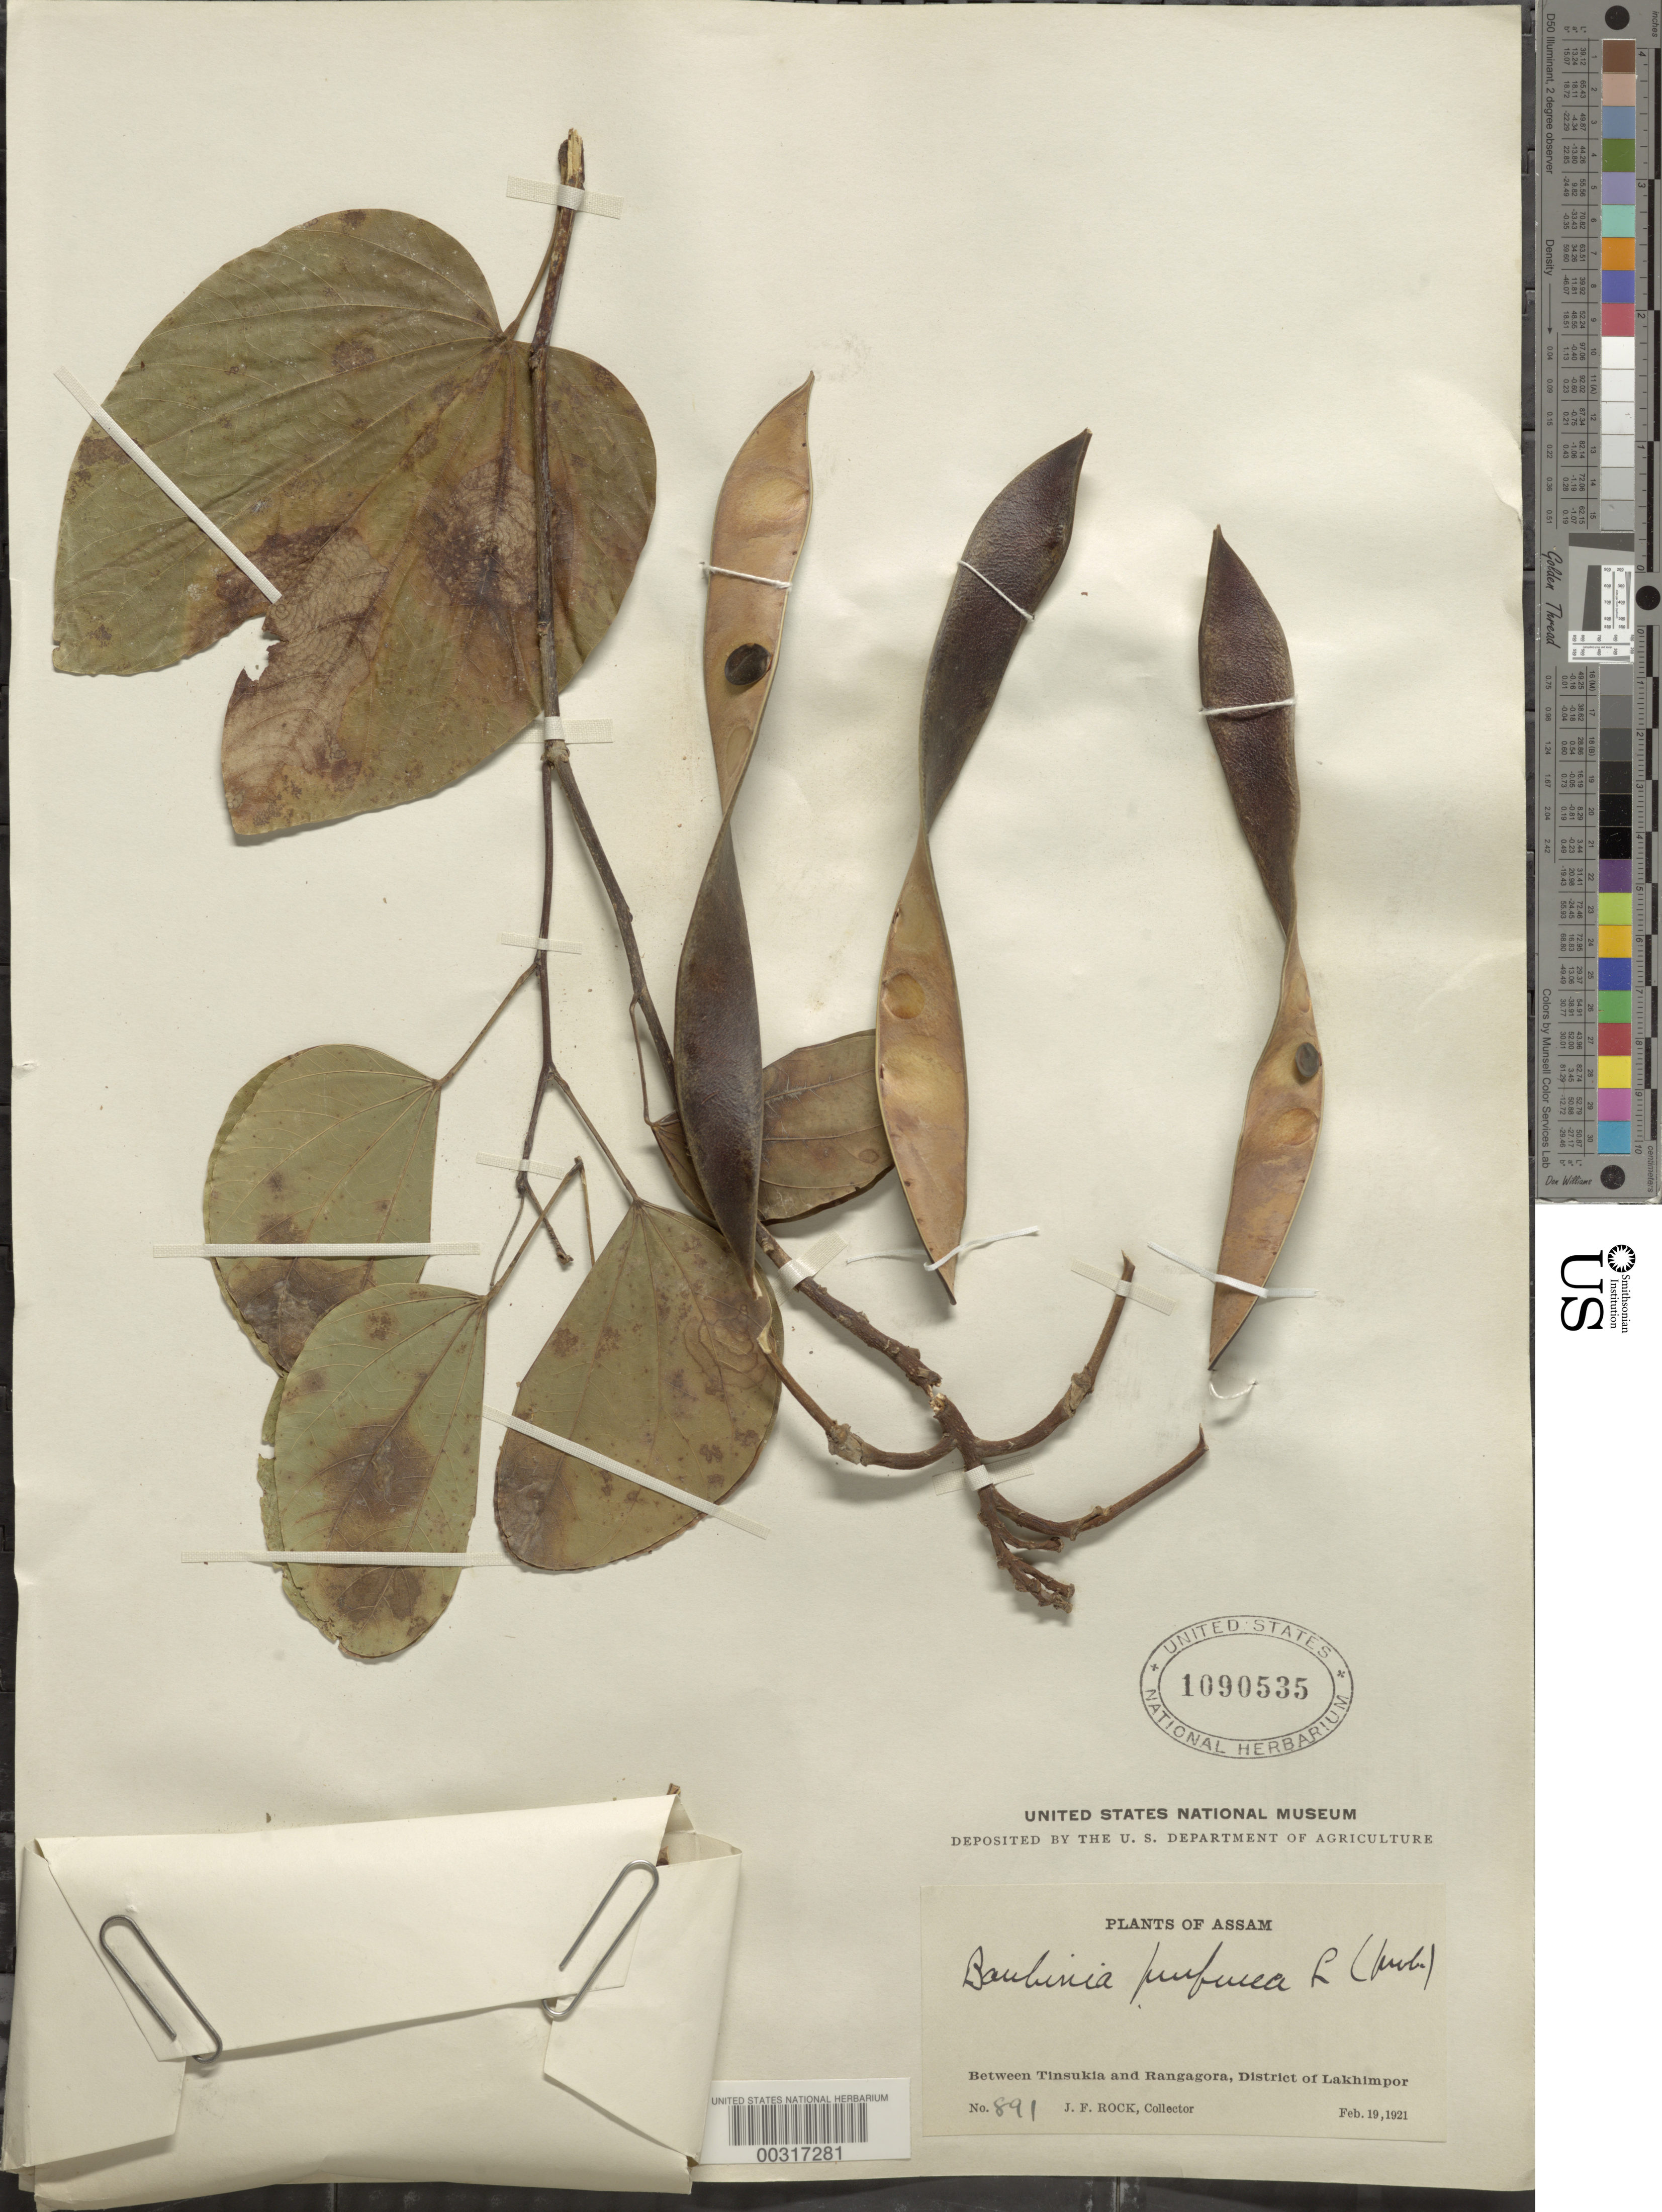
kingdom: Plantae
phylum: Tracheophyta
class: Magnoliopsida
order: Fabales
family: Fabaceae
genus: Bauhinia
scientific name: Bauhinia purpurea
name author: L.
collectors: J. F. Rock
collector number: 891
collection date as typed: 19 Feb 1921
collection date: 1921-02-19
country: Vietnam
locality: Between tinsukia and rangagora; lakhimpor dist.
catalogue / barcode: US 1090535